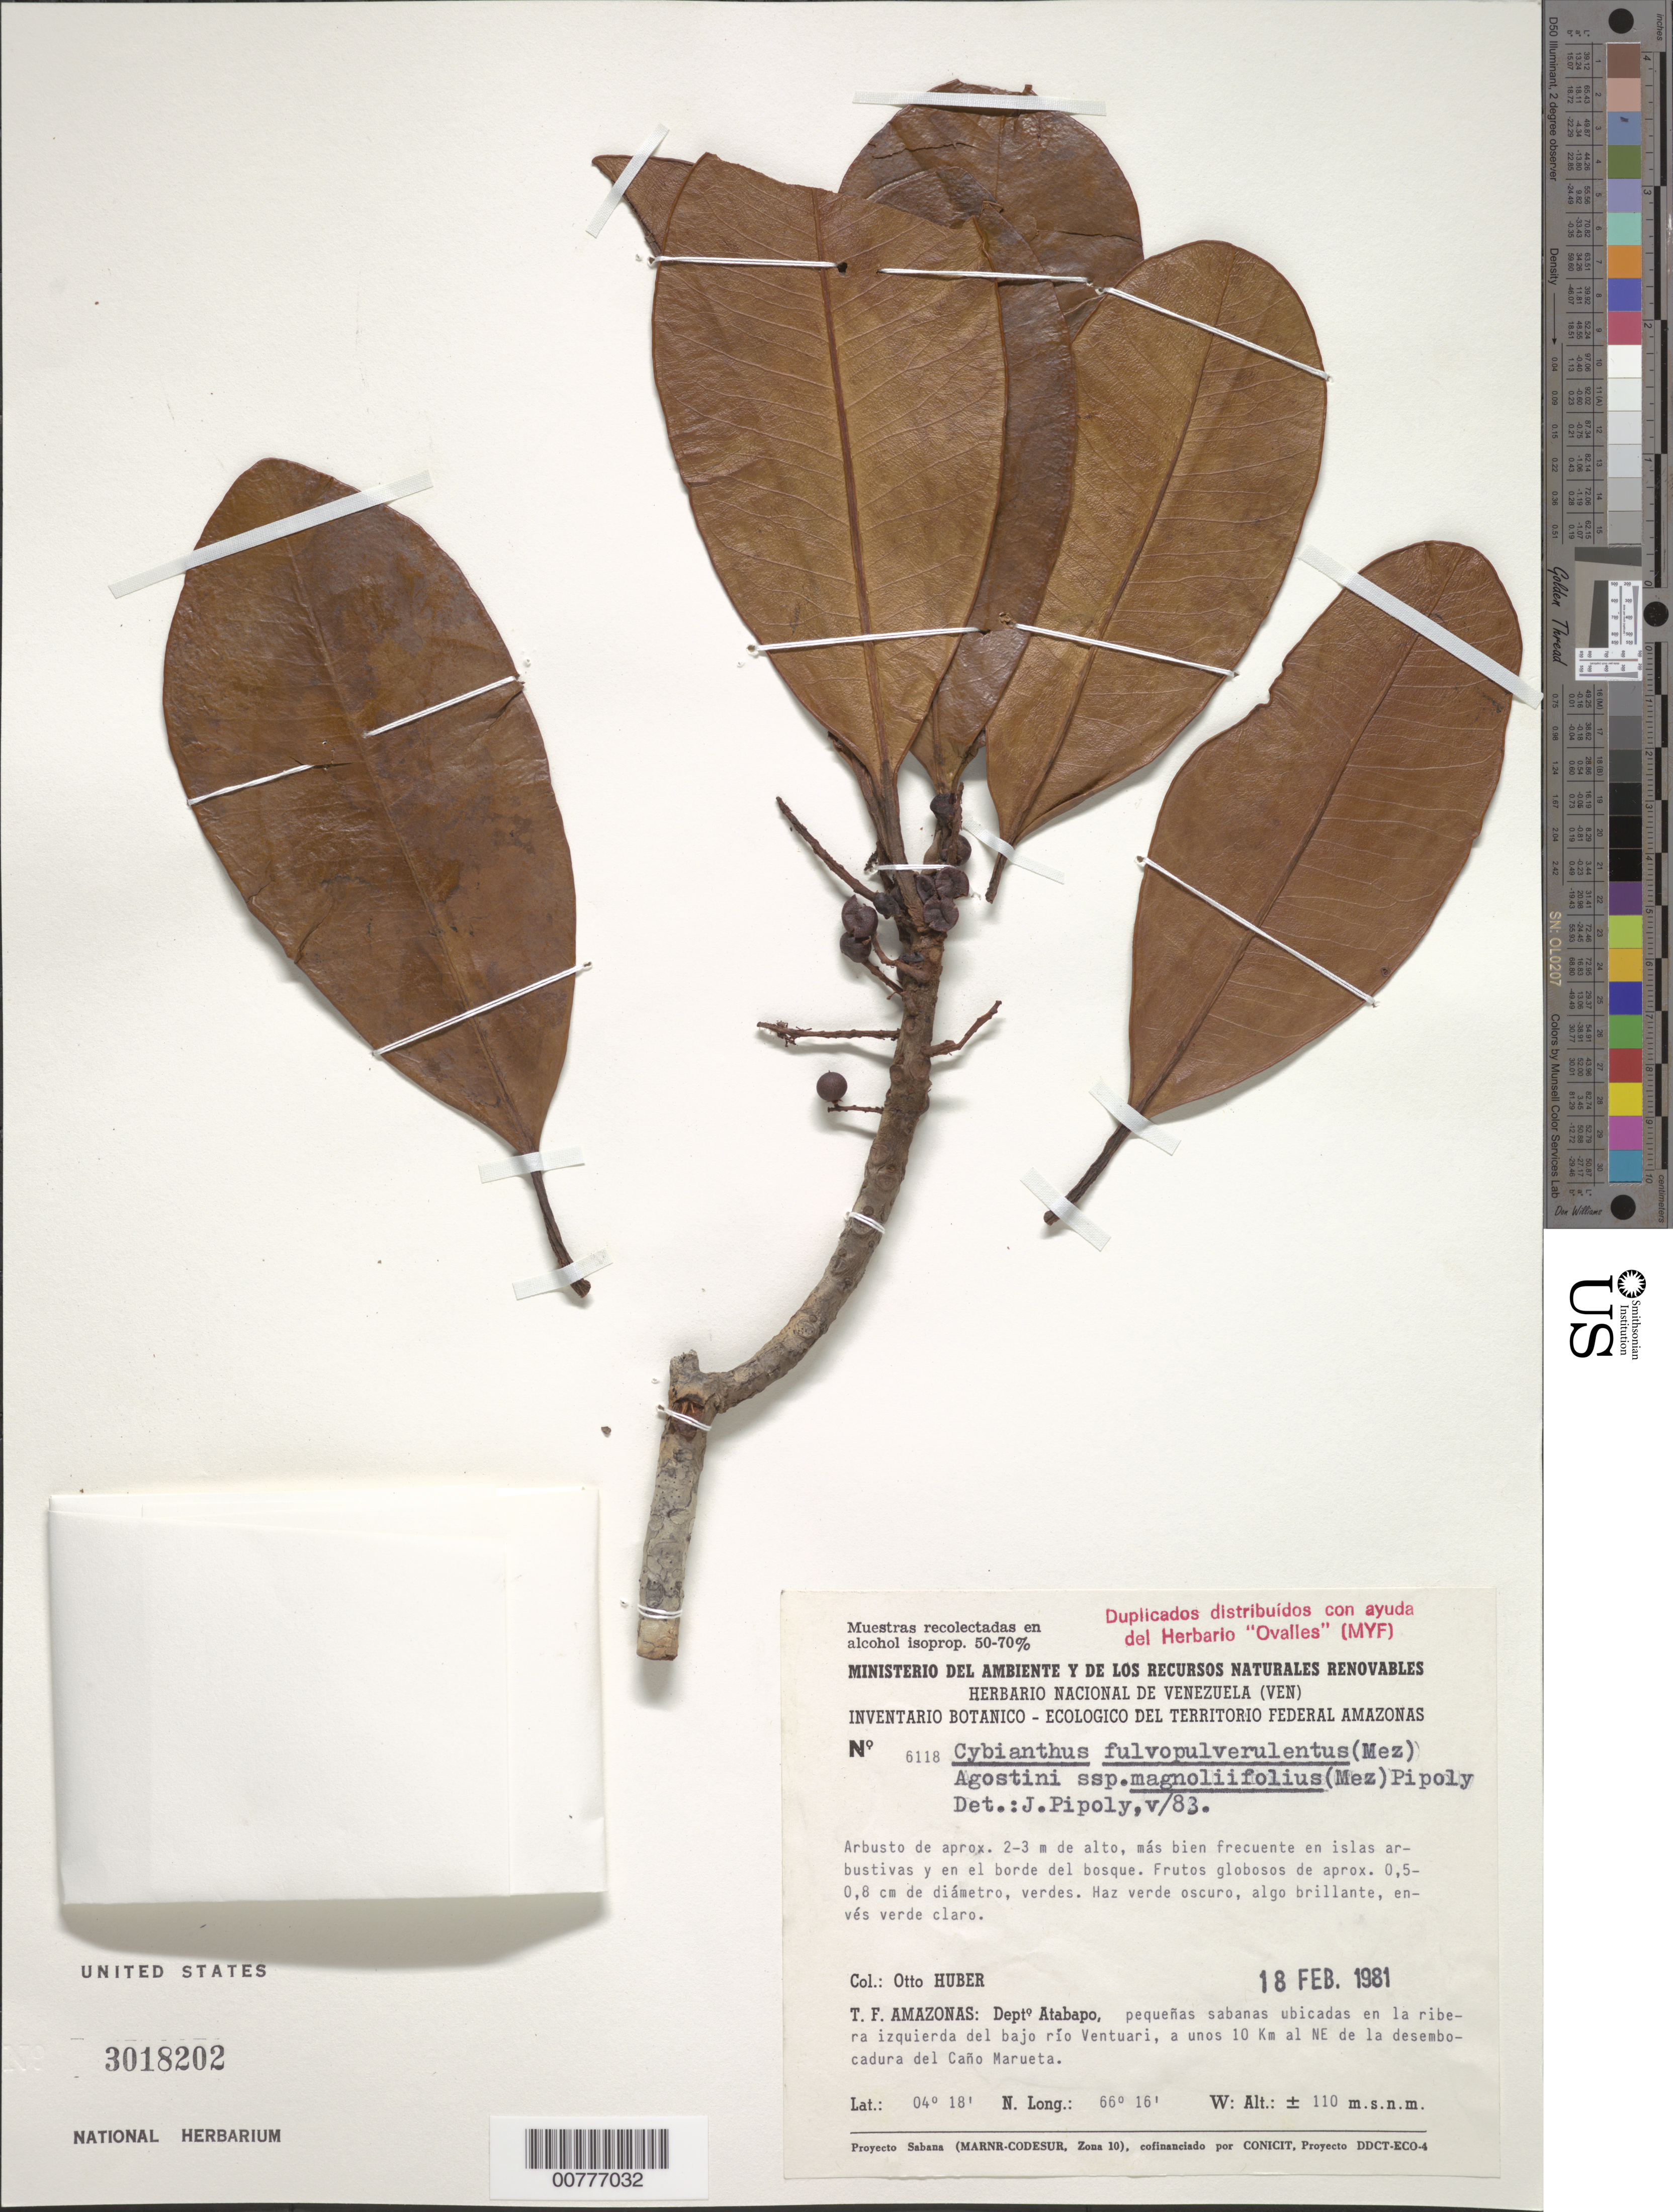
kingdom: Plantae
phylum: Tracheophyta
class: Magnoliopsida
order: Ericales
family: Primulaceae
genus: Cybianthus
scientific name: Cybianthus fulvopulverulentus subsp. magnoliifolius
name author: (Mez) Pipoly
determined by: Pipoly, J. J., III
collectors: O. Huber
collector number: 6118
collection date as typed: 18-Feb-81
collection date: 1981-02-18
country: Venezuela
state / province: Amazonas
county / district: Atabapo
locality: Bajo Río Ventuari; a unos 10 km al NE de la desembocadura del Caño Marueta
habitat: En islas arbustivas y en el borde del bosque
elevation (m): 110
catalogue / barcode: US 3018202